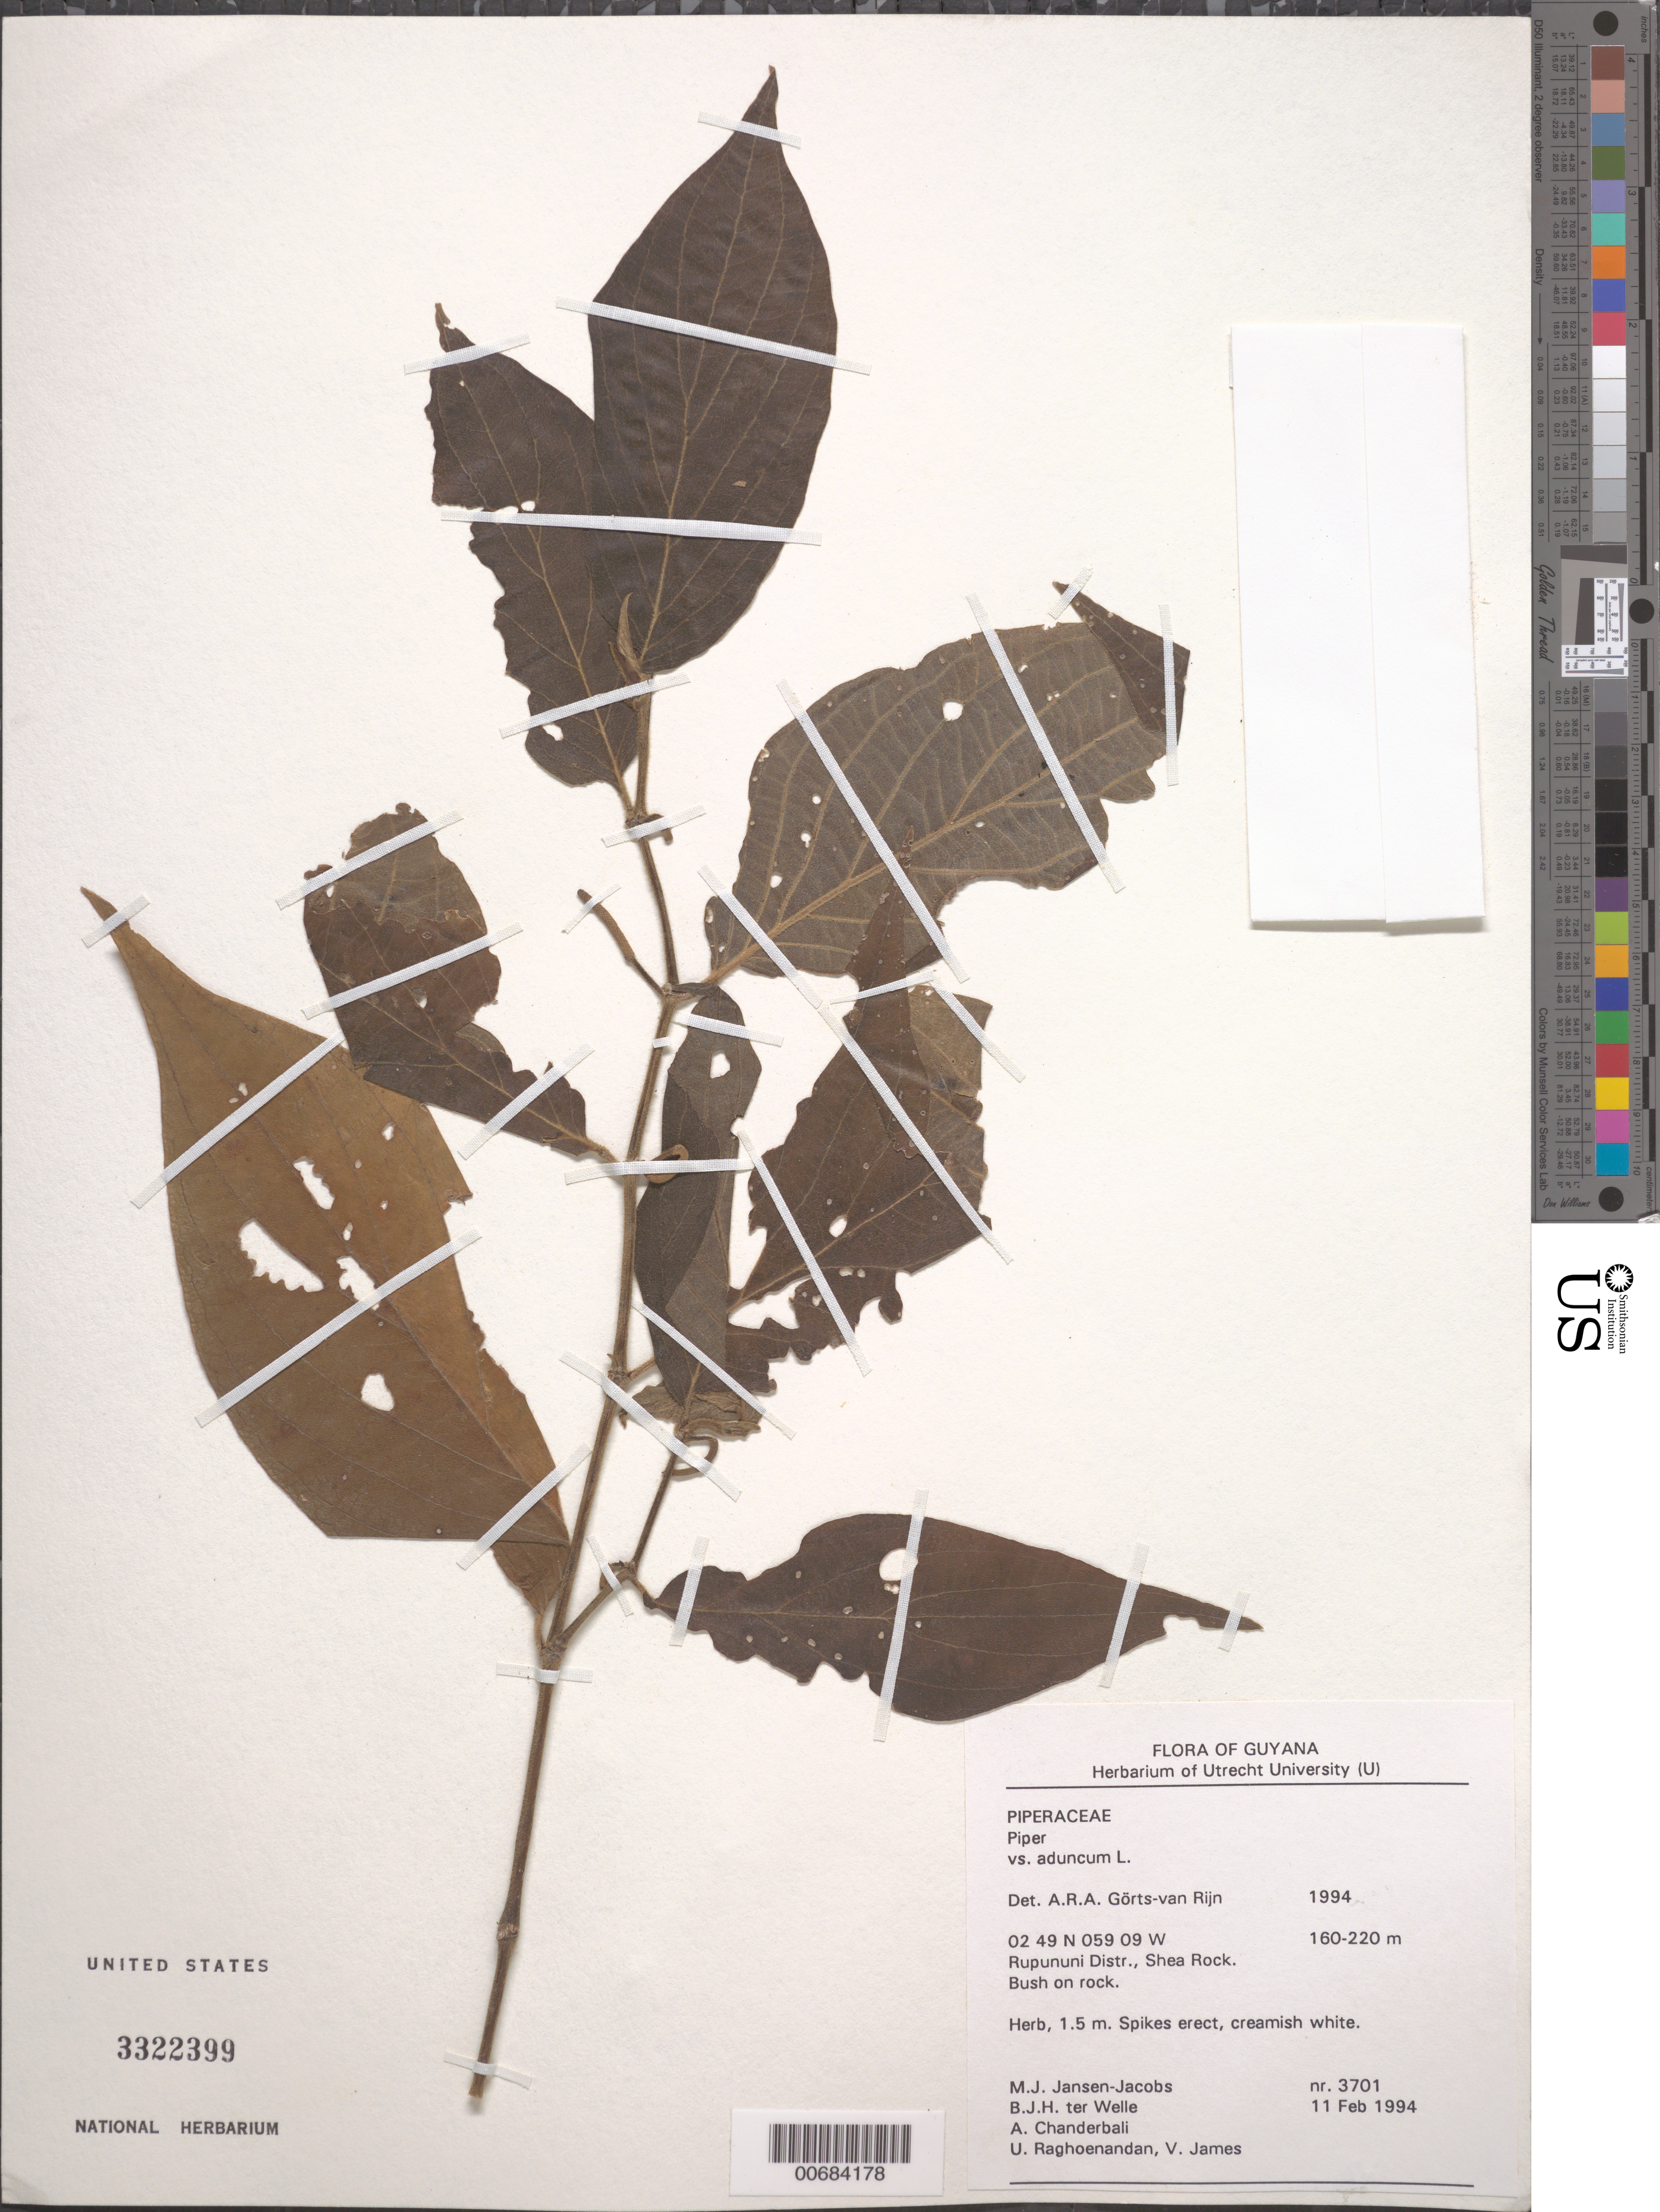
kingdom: Plantae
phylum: Tracheophyta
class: Magnoliopsida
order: Piperales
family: Piperaceae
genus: Piper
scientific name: Piper aduncum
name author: L.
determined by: Görts-van Rijn, A. R. A.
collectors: M. J. Jansen-Jacobs, B. Welle, A. S. Chanderbali, U. Raghoenandan & V. James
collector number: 3701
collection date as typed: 11-Feb-94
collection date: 1994-02-11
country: Guyana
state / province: U. Takutu-U. Essequibo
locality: Shea Rock, Rupununi Dist.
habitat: Bush on rock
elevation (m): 160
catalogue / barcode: US 3322399